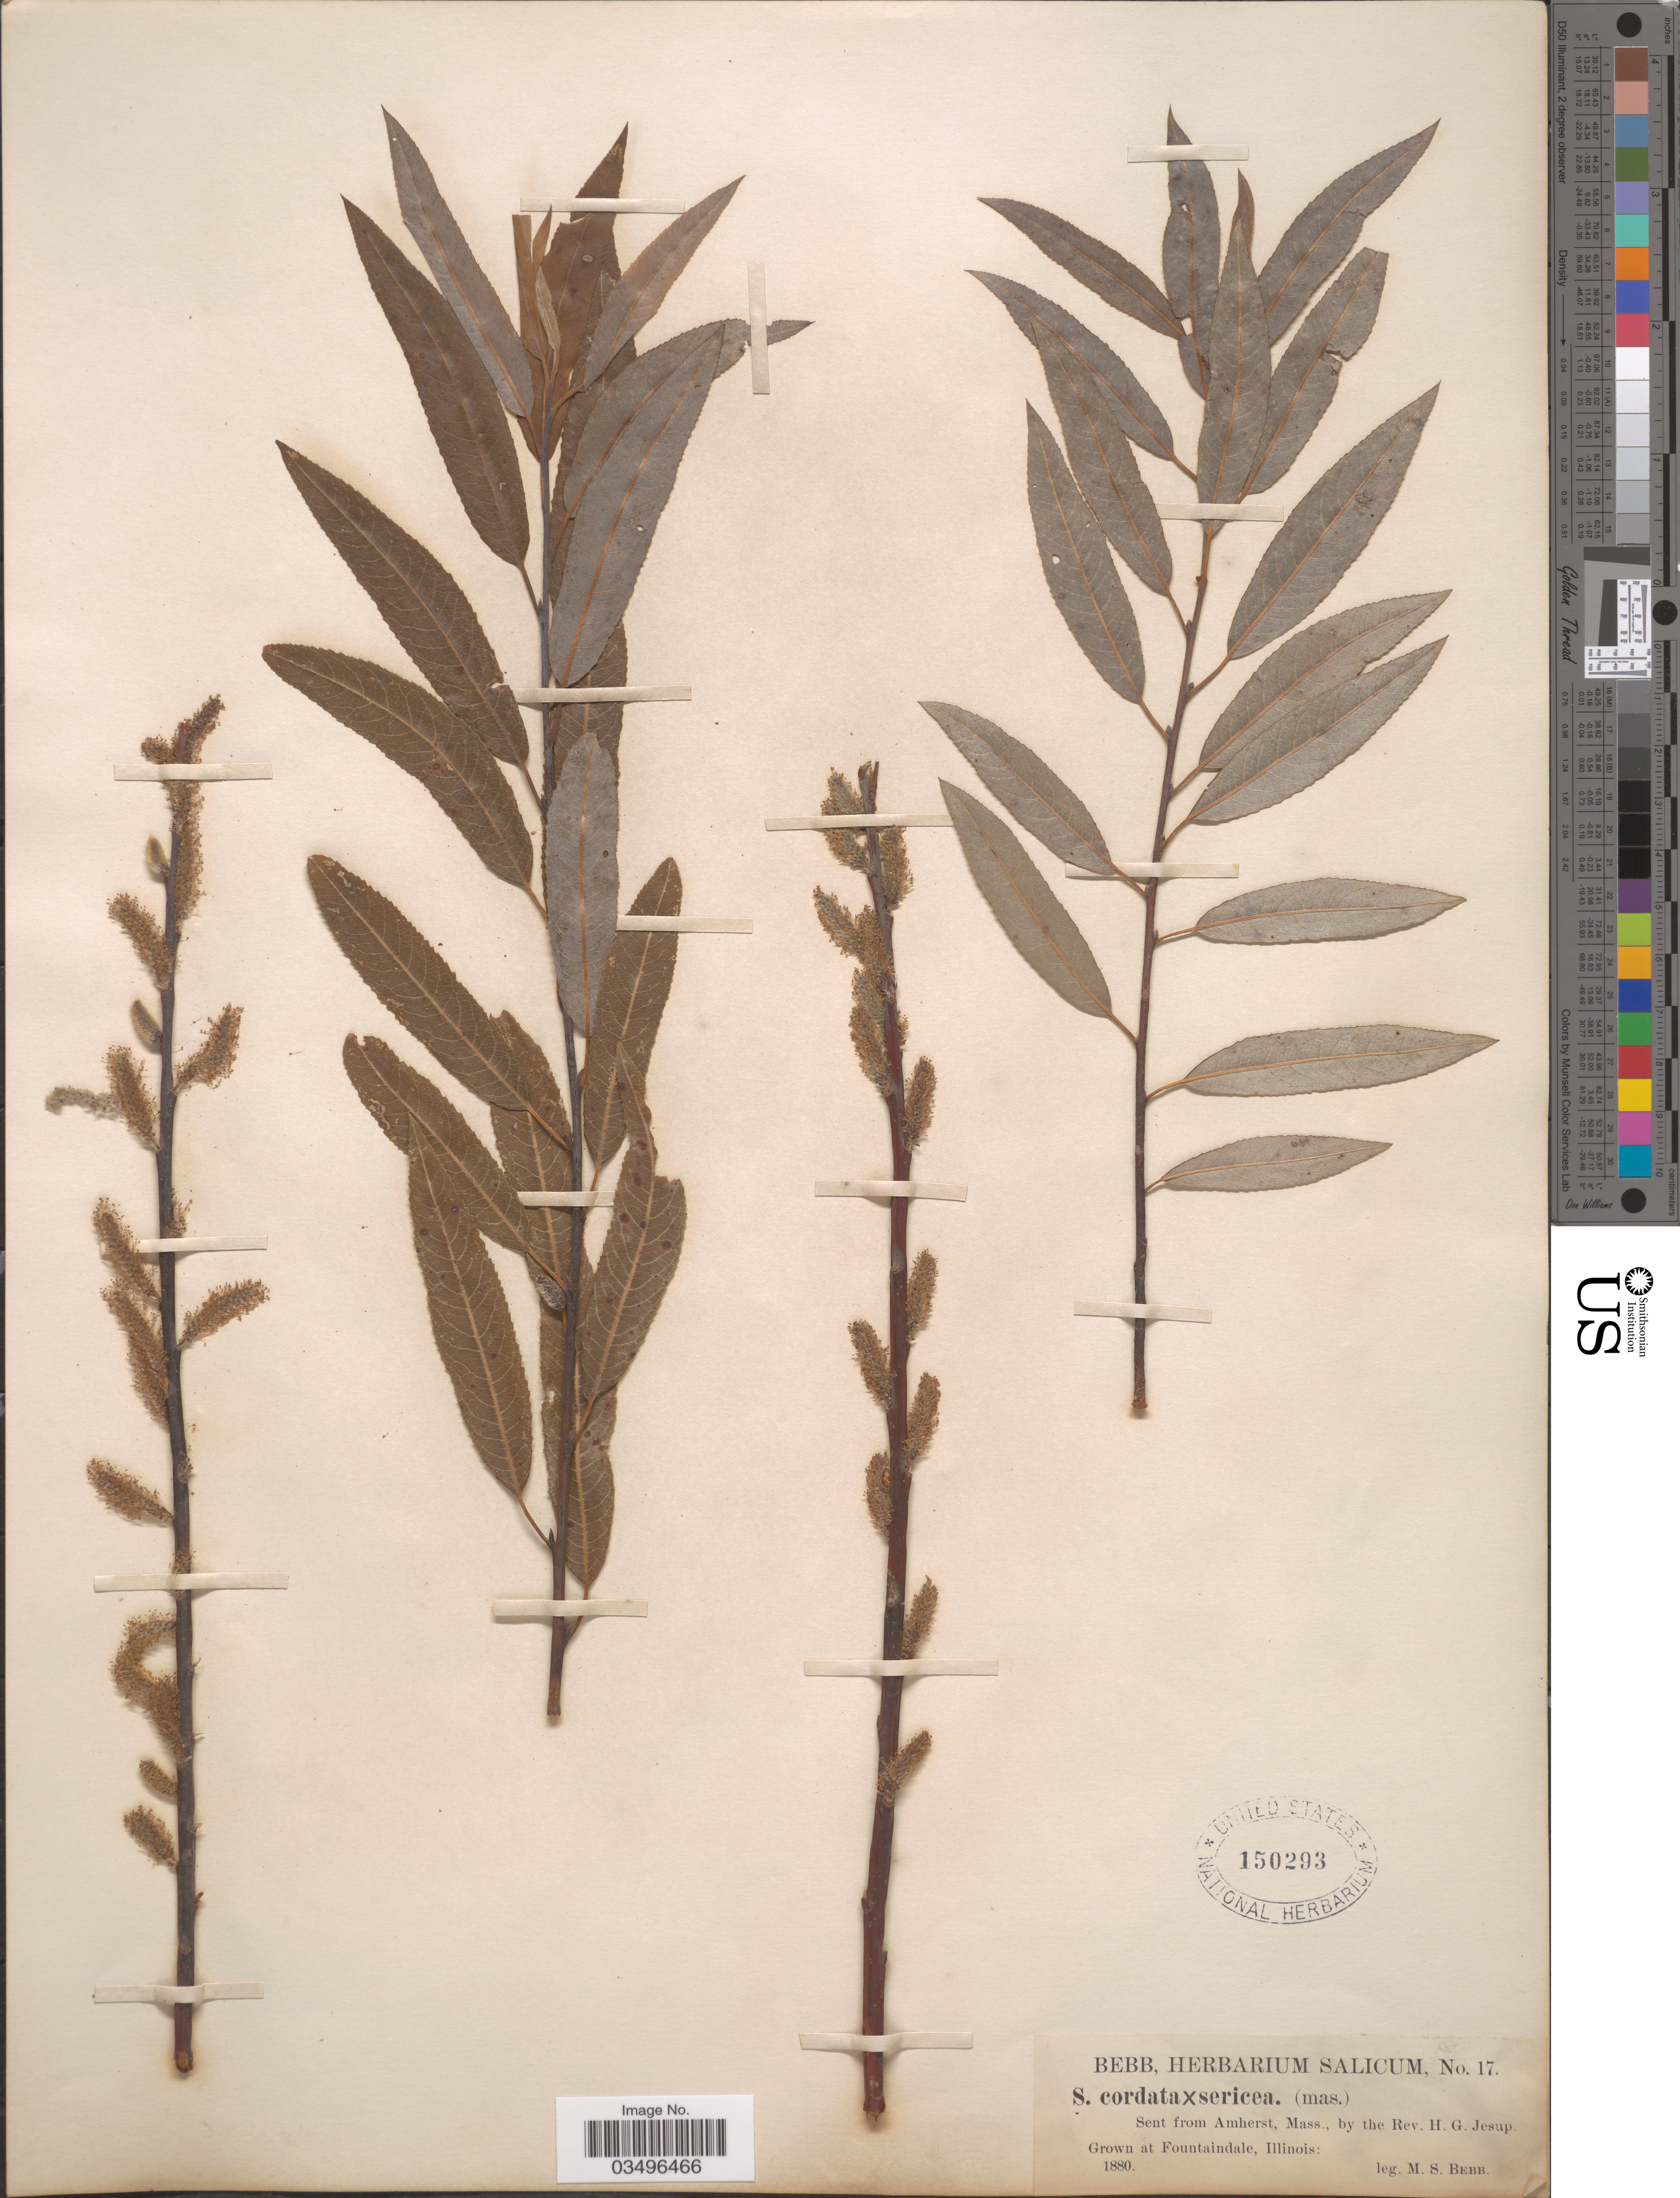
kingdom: Plantae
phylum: Tracheophyta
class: Magnoliopsida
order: Malpighiales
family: Salicaceae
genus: Salix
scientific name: Salix cordata x S. sericea Marshall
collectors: M. Bebb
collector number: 17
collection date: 1880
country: United States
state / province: Illinois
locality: Grown at Fountaindale.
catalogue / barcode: US 150293